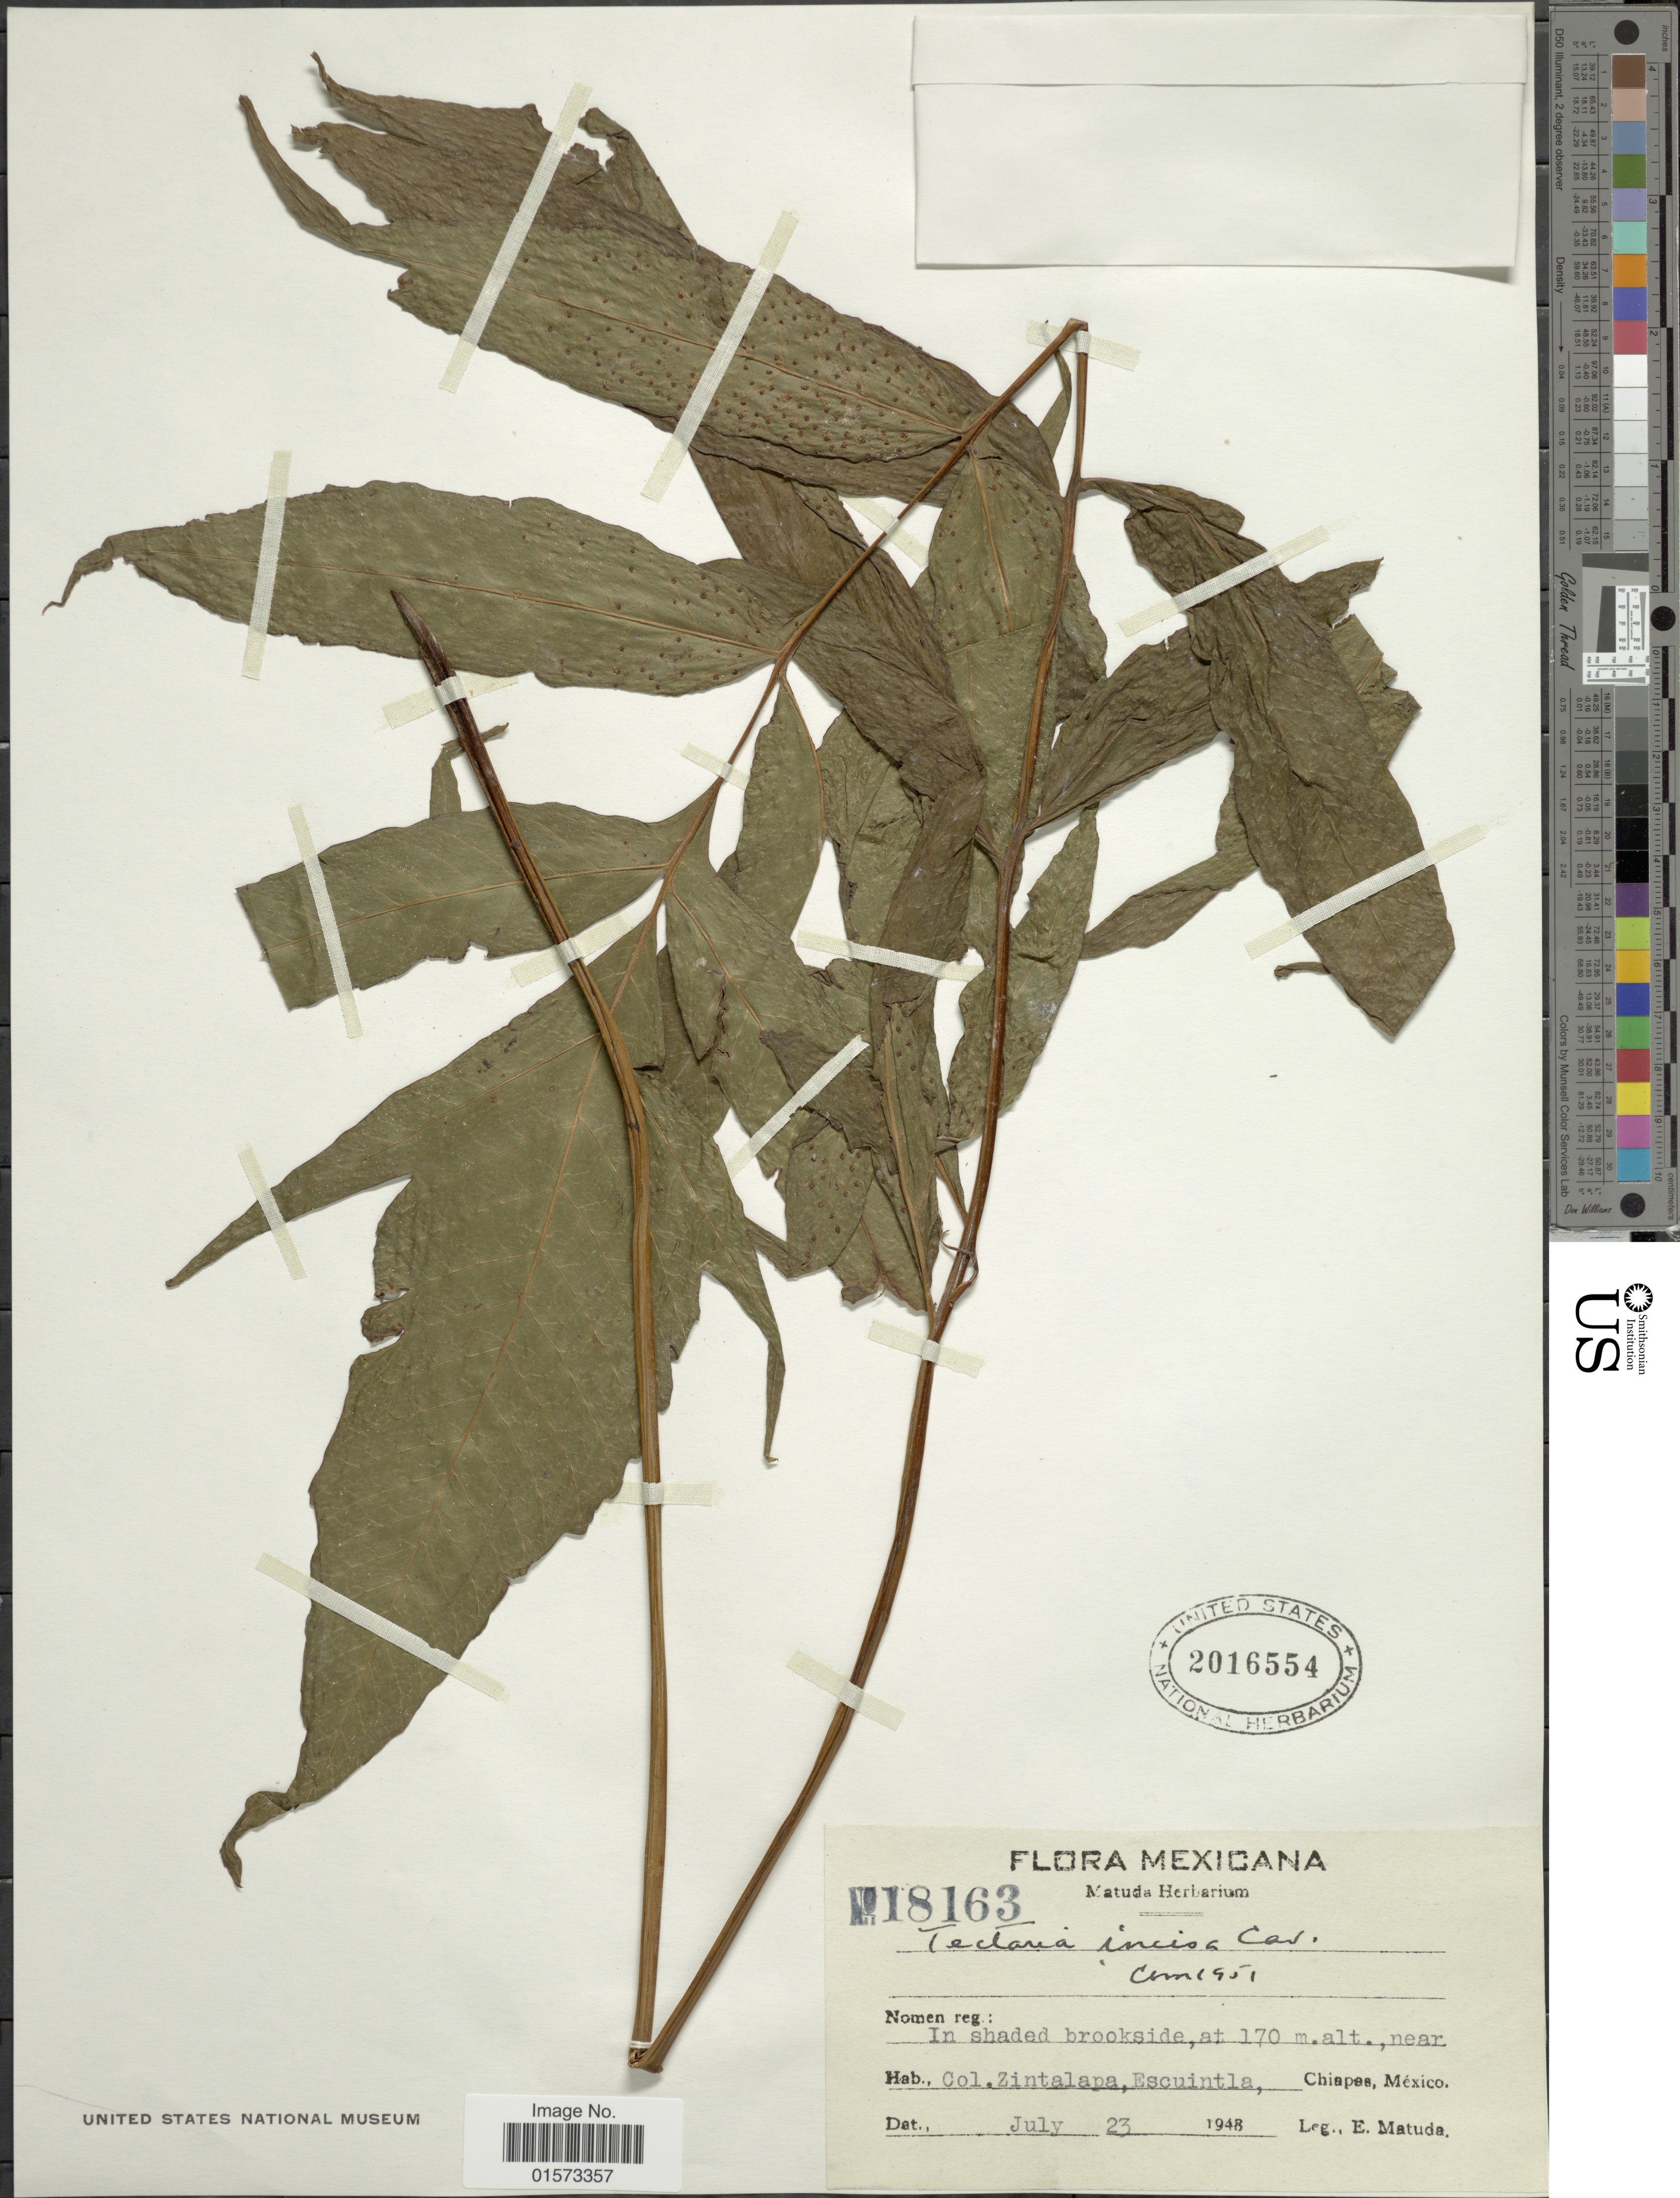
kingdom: Plantae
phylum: Tracheophyta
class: Polypodiopsida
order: Polypodiales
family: Tectariaceae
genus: Tectaria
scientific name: Tectaria incisa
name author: Cav.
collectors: E. Matuda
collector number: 18163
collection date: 1948-07-23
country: Mexico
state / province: Chiapas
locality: Col. Zintalapa, Escuintlla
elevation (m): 170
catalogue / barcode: US 2016554